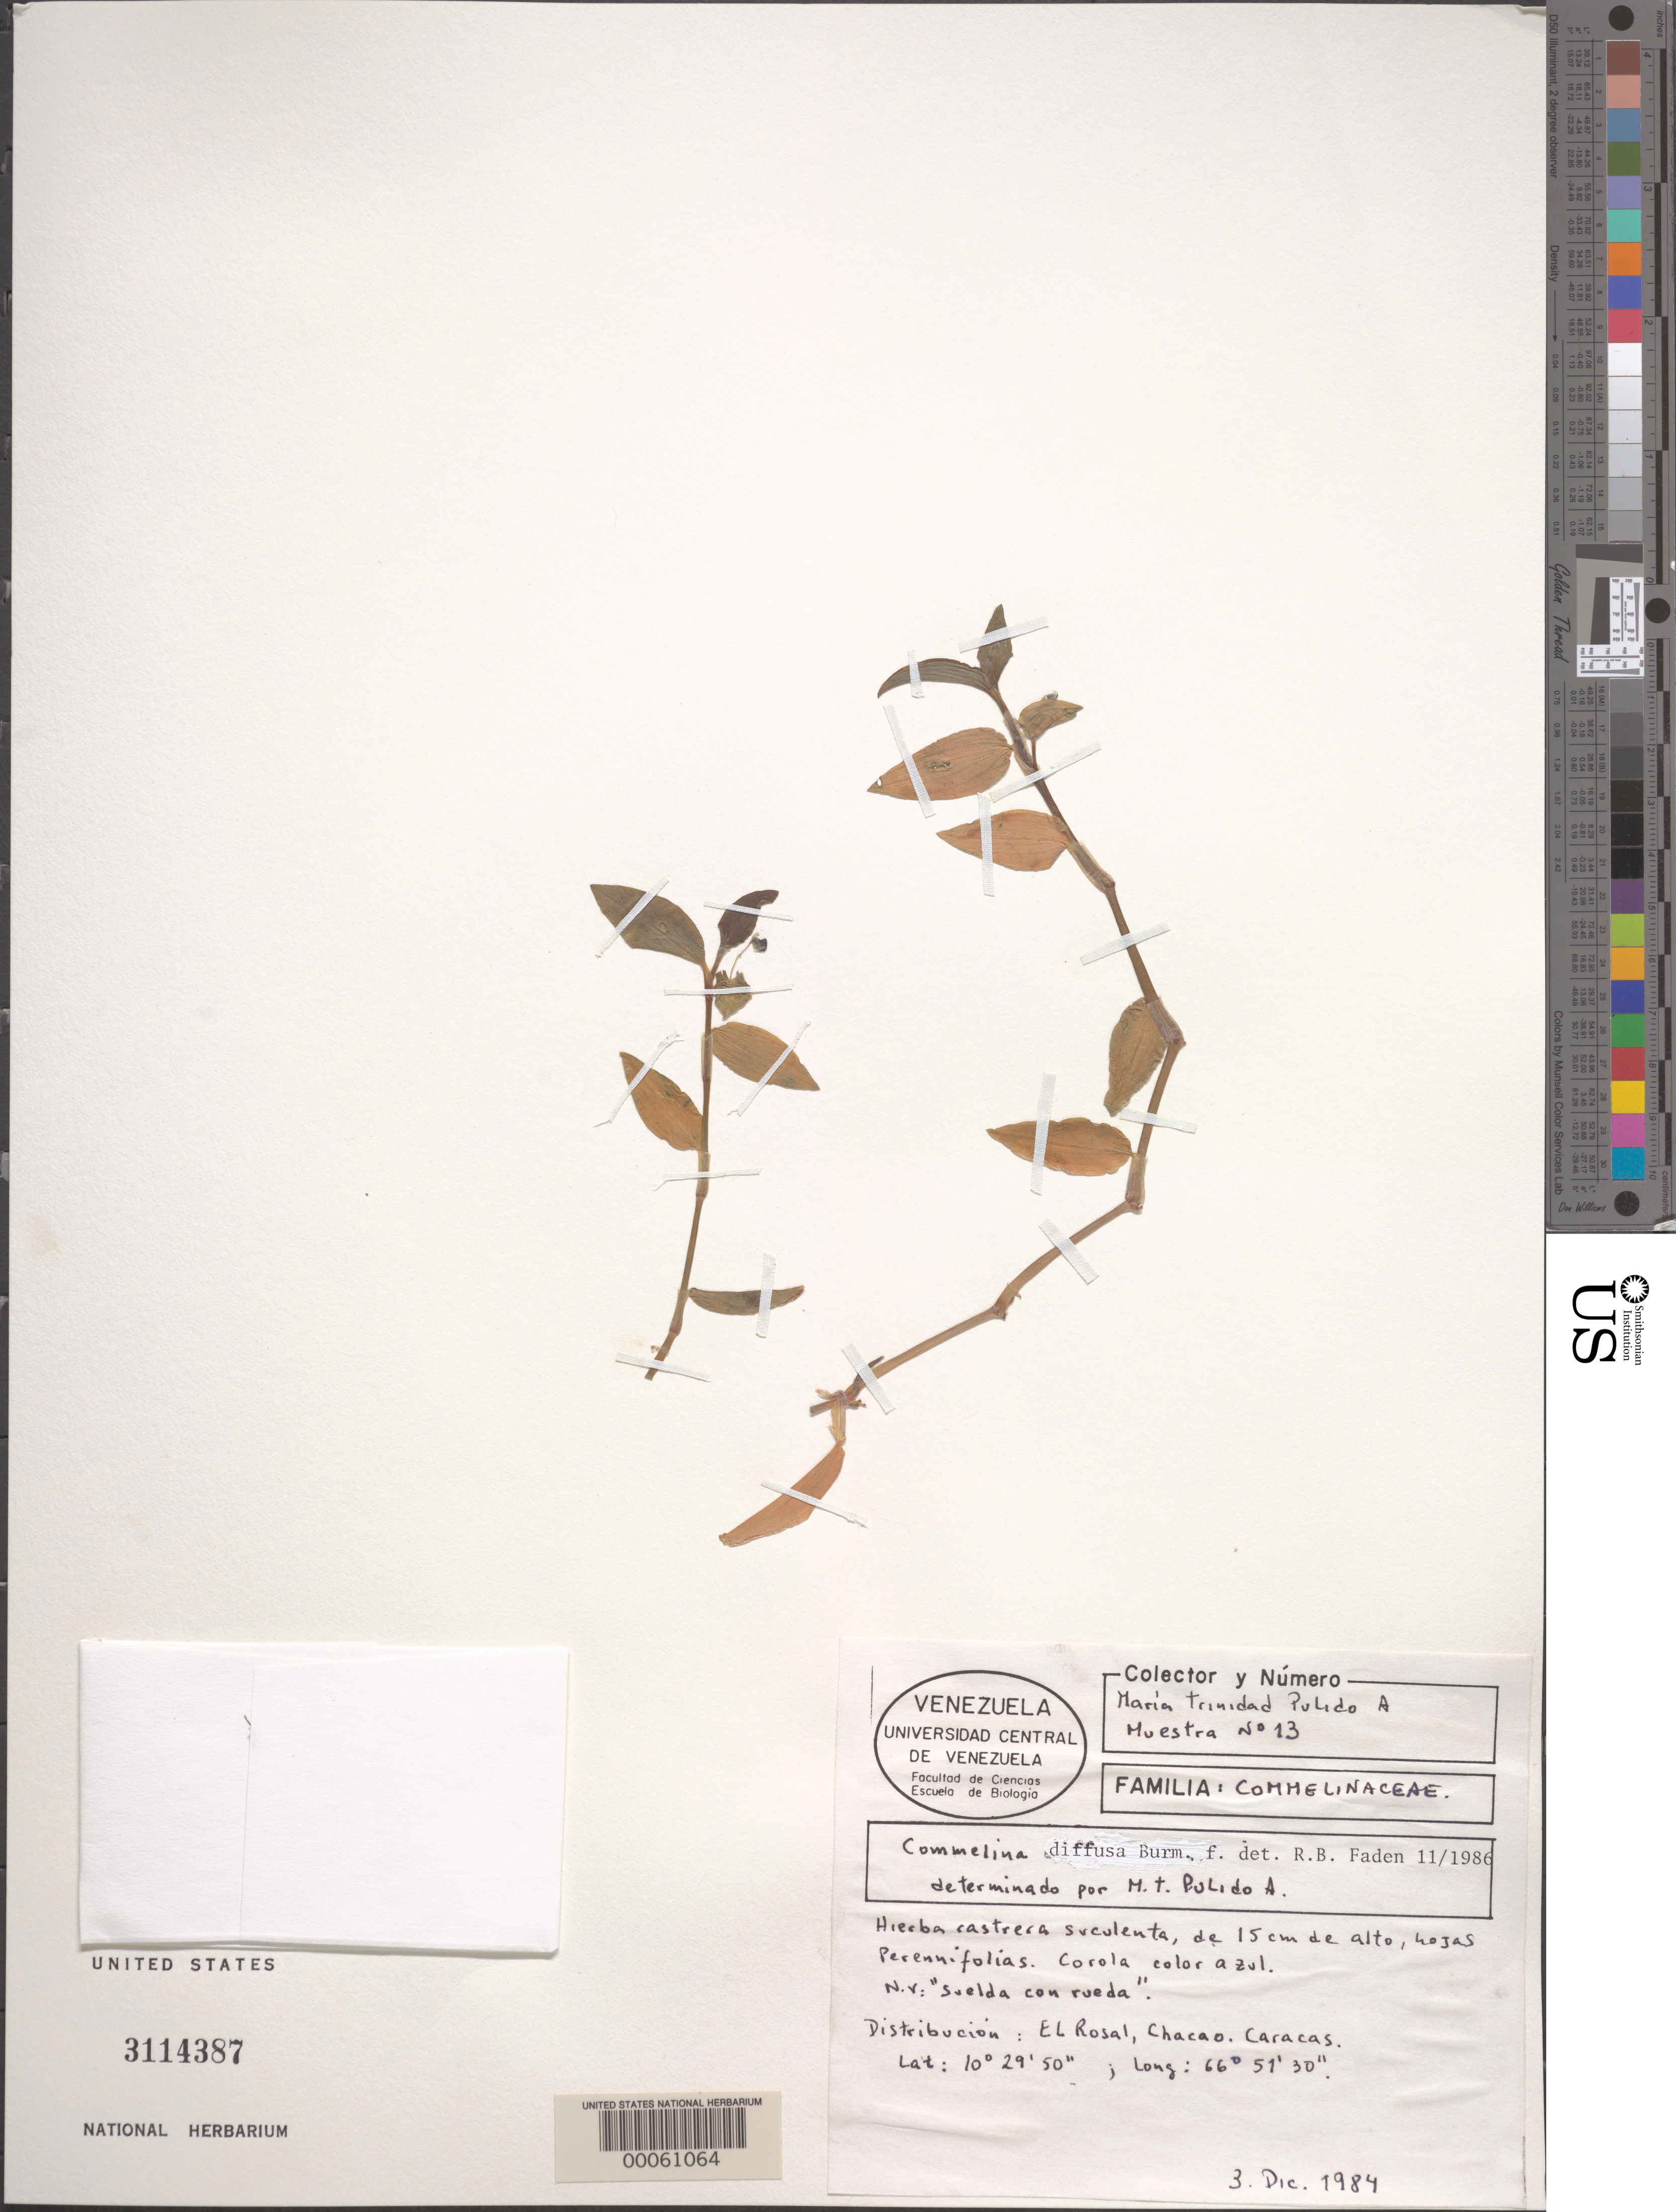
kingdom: Plantae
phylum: Tracheophyta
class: Liliopsida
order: Commelinales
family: Commelinaceae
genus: Commelina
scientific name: Commelina diffusa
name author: Burm. f.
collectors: M. T. Pilida A.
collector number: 13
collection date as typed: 03 Dec 1984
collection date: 1984-12-03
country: Venezuela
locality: El rosal, chacoa, caracas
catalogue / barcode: US 3114387